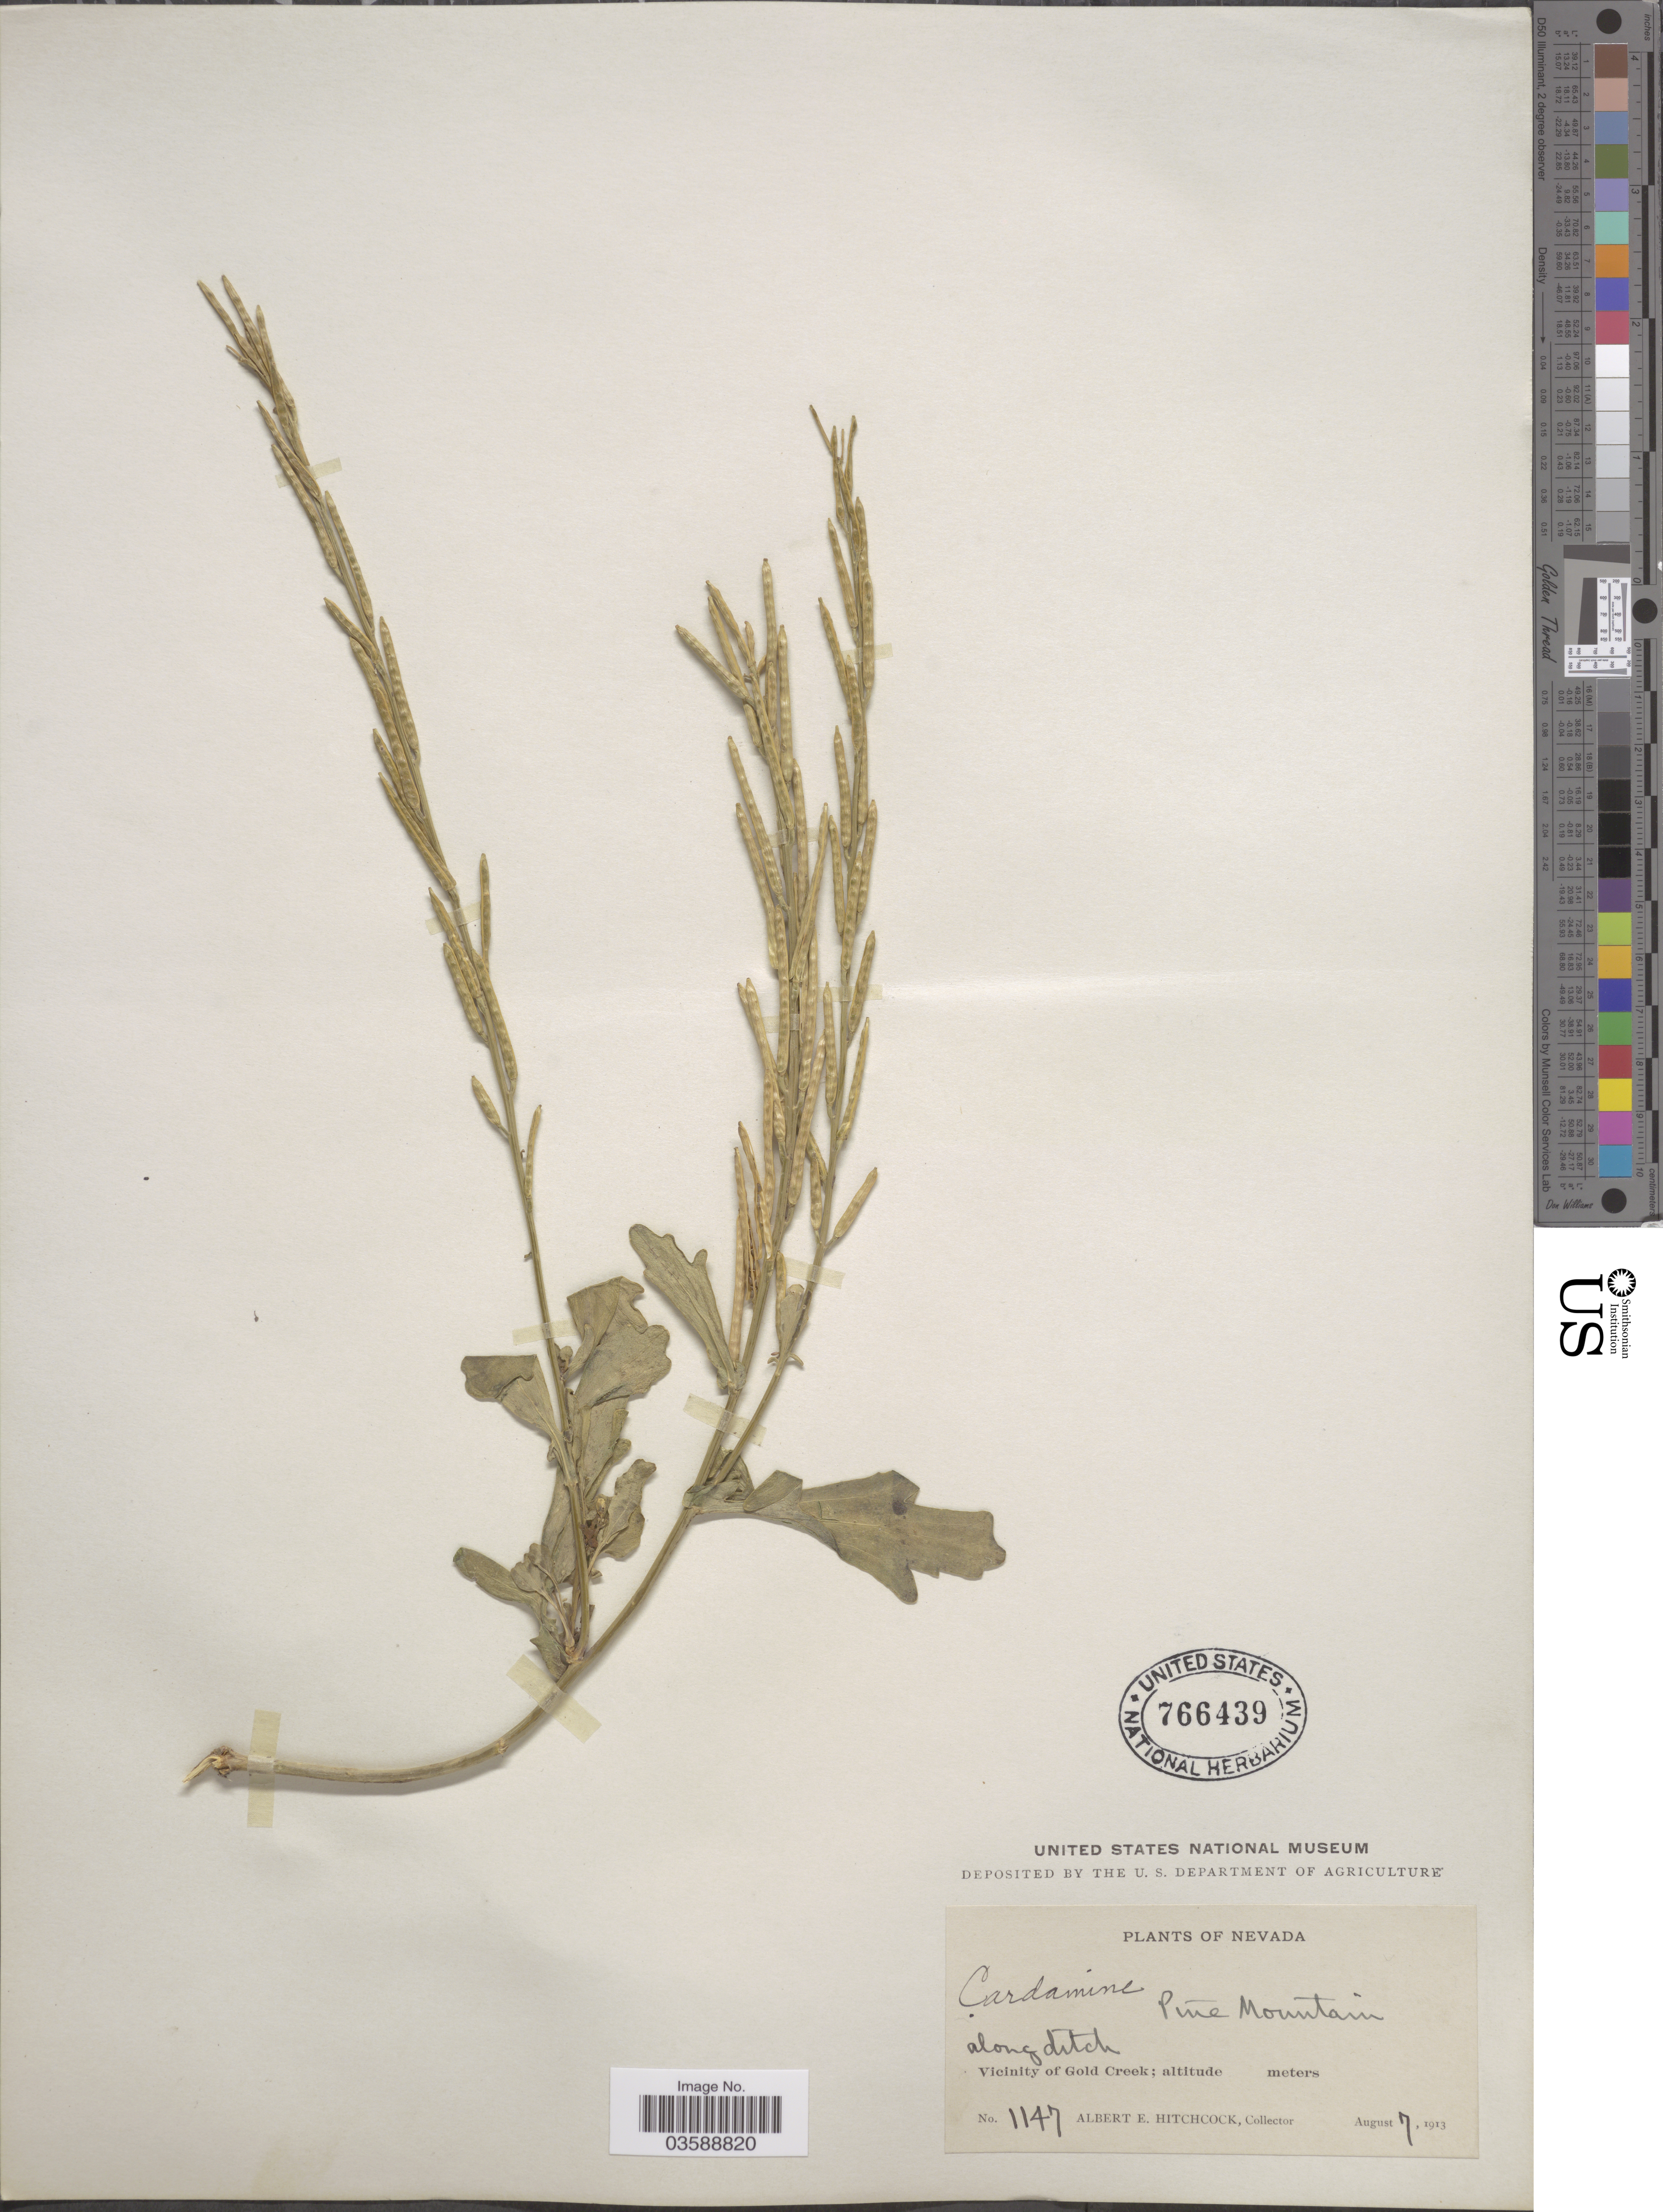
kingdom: Plantae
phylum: Tracheophyta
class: Magnoliopsida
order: Brassicales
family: Brassicaceae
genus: Cardamine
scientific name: Cardamine breweri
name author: S. Watson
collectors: A. Hitchcock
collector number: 1147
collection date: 1913-08-07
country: United States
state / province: Nevada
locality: Pine Mountain along ditch. Vicinity of Gold Creek.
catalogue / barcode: US 766439